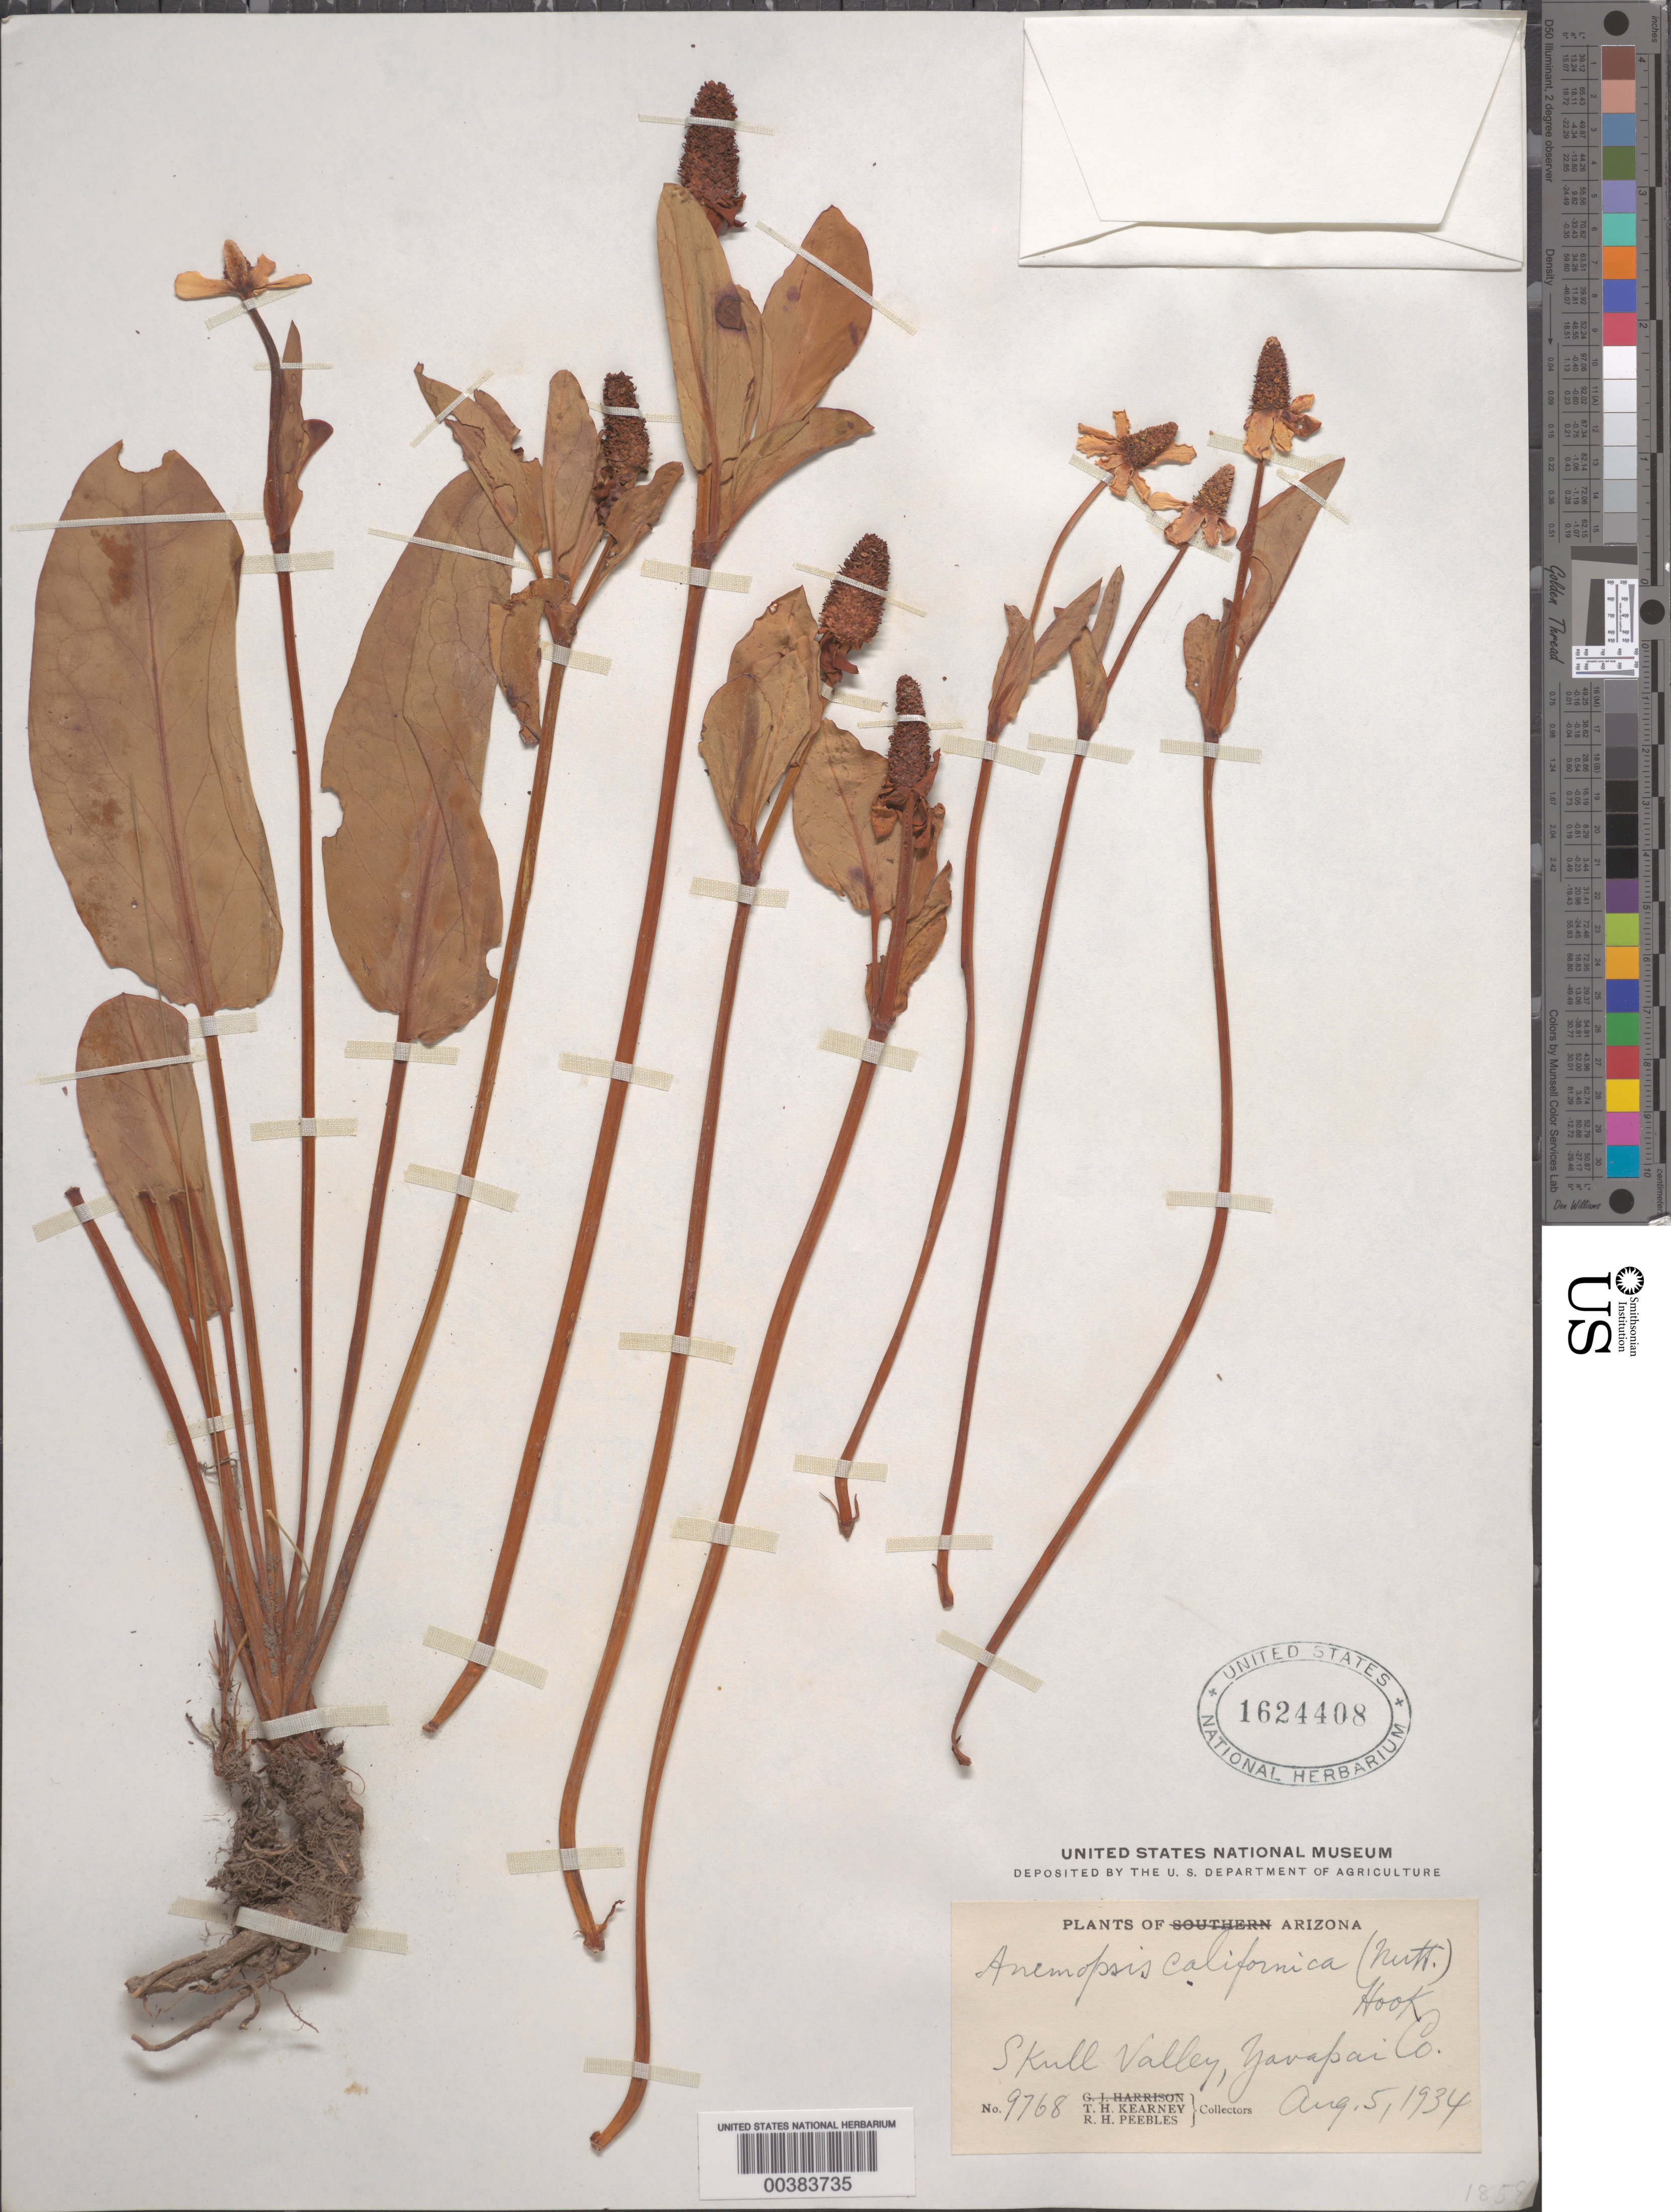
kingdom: Plantae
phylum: Tracheophyta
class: Magnoliopsida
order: Piperales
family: Saururaceae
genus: Anemopsis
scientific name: Anemopsis californica var. typica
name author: Kelso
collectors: T. H. Kearney & R. H. Peebles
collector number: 9768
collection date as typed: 05 Aug 1934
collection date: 1934-08-05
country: United States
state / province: Arizona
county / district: Yavapai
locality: Skull valley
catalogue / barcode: US 1624408